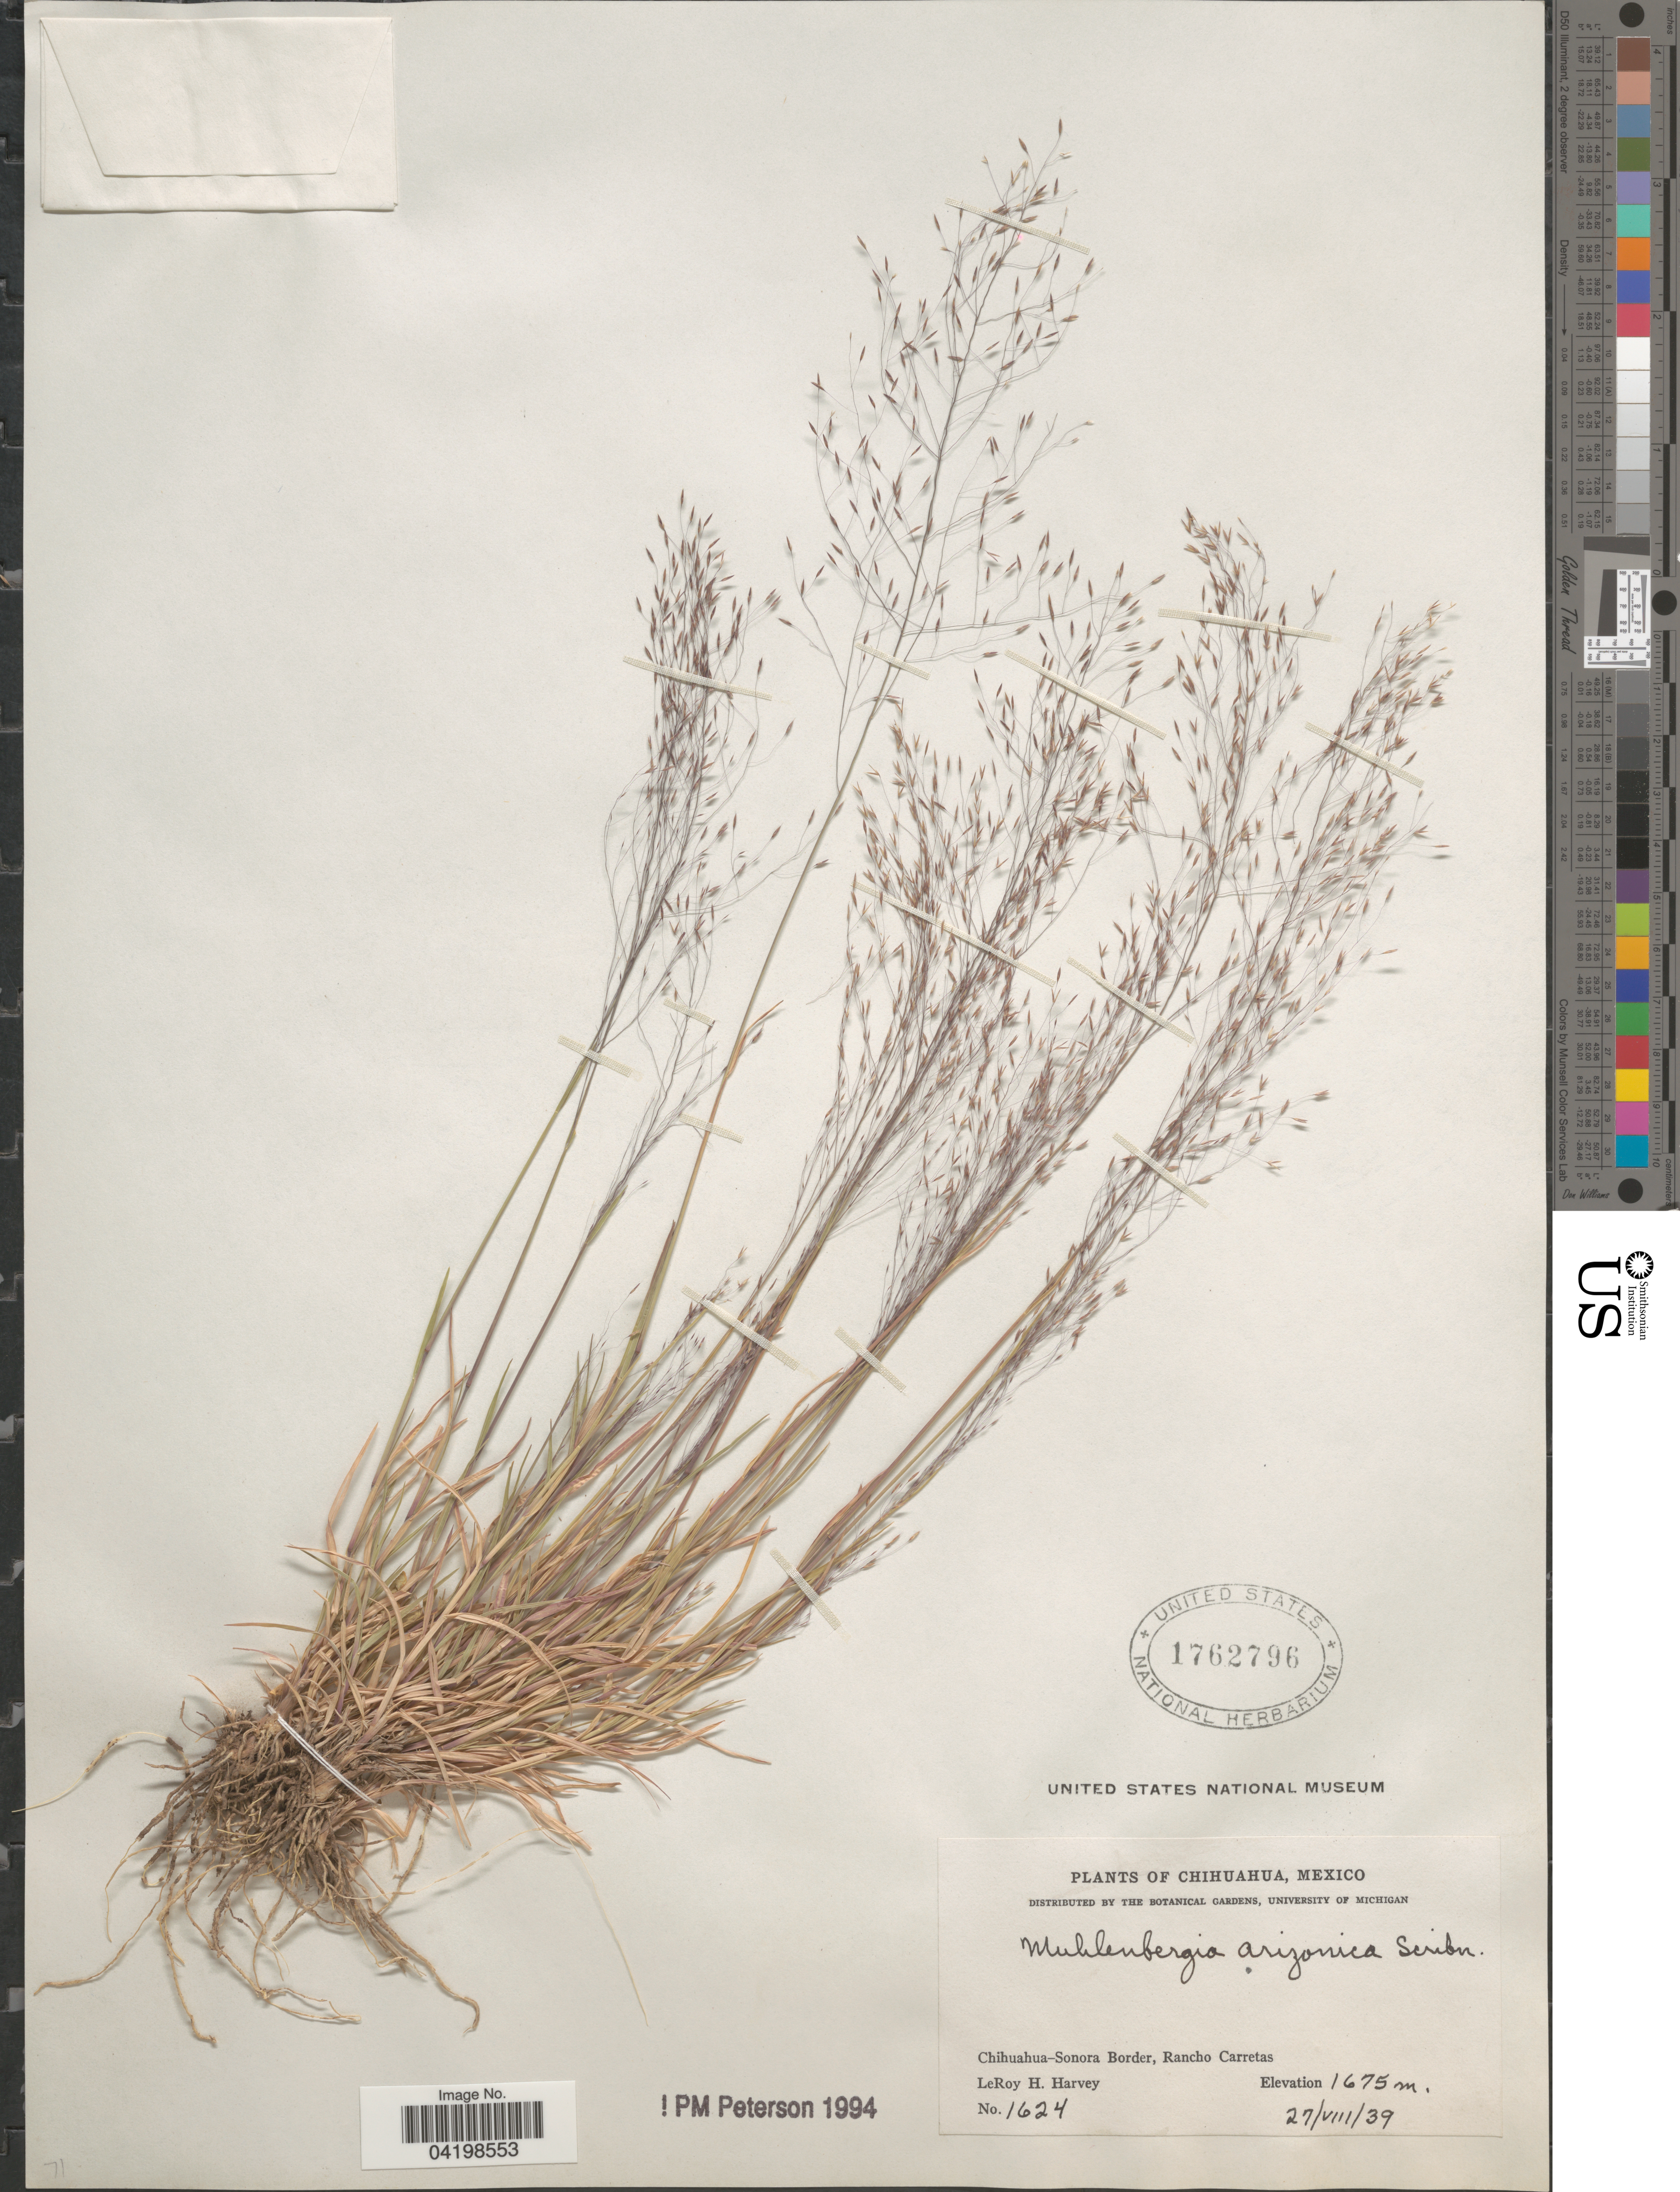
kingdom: Plantae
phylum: Tracheophyta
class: Liliopsida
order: Poales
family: Poaceae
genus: Muhlenbergia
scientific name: Muhlenbergia arizonica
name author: Scribn.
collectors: L. H. Harvey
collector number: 1624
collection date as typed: Transcribed d/m/y: 27/8/39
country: Mexico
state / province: Chihuahua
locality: Chihuahua-Sonora Border, Rancho Carretas.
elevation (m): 1675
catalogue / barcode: US 1762796